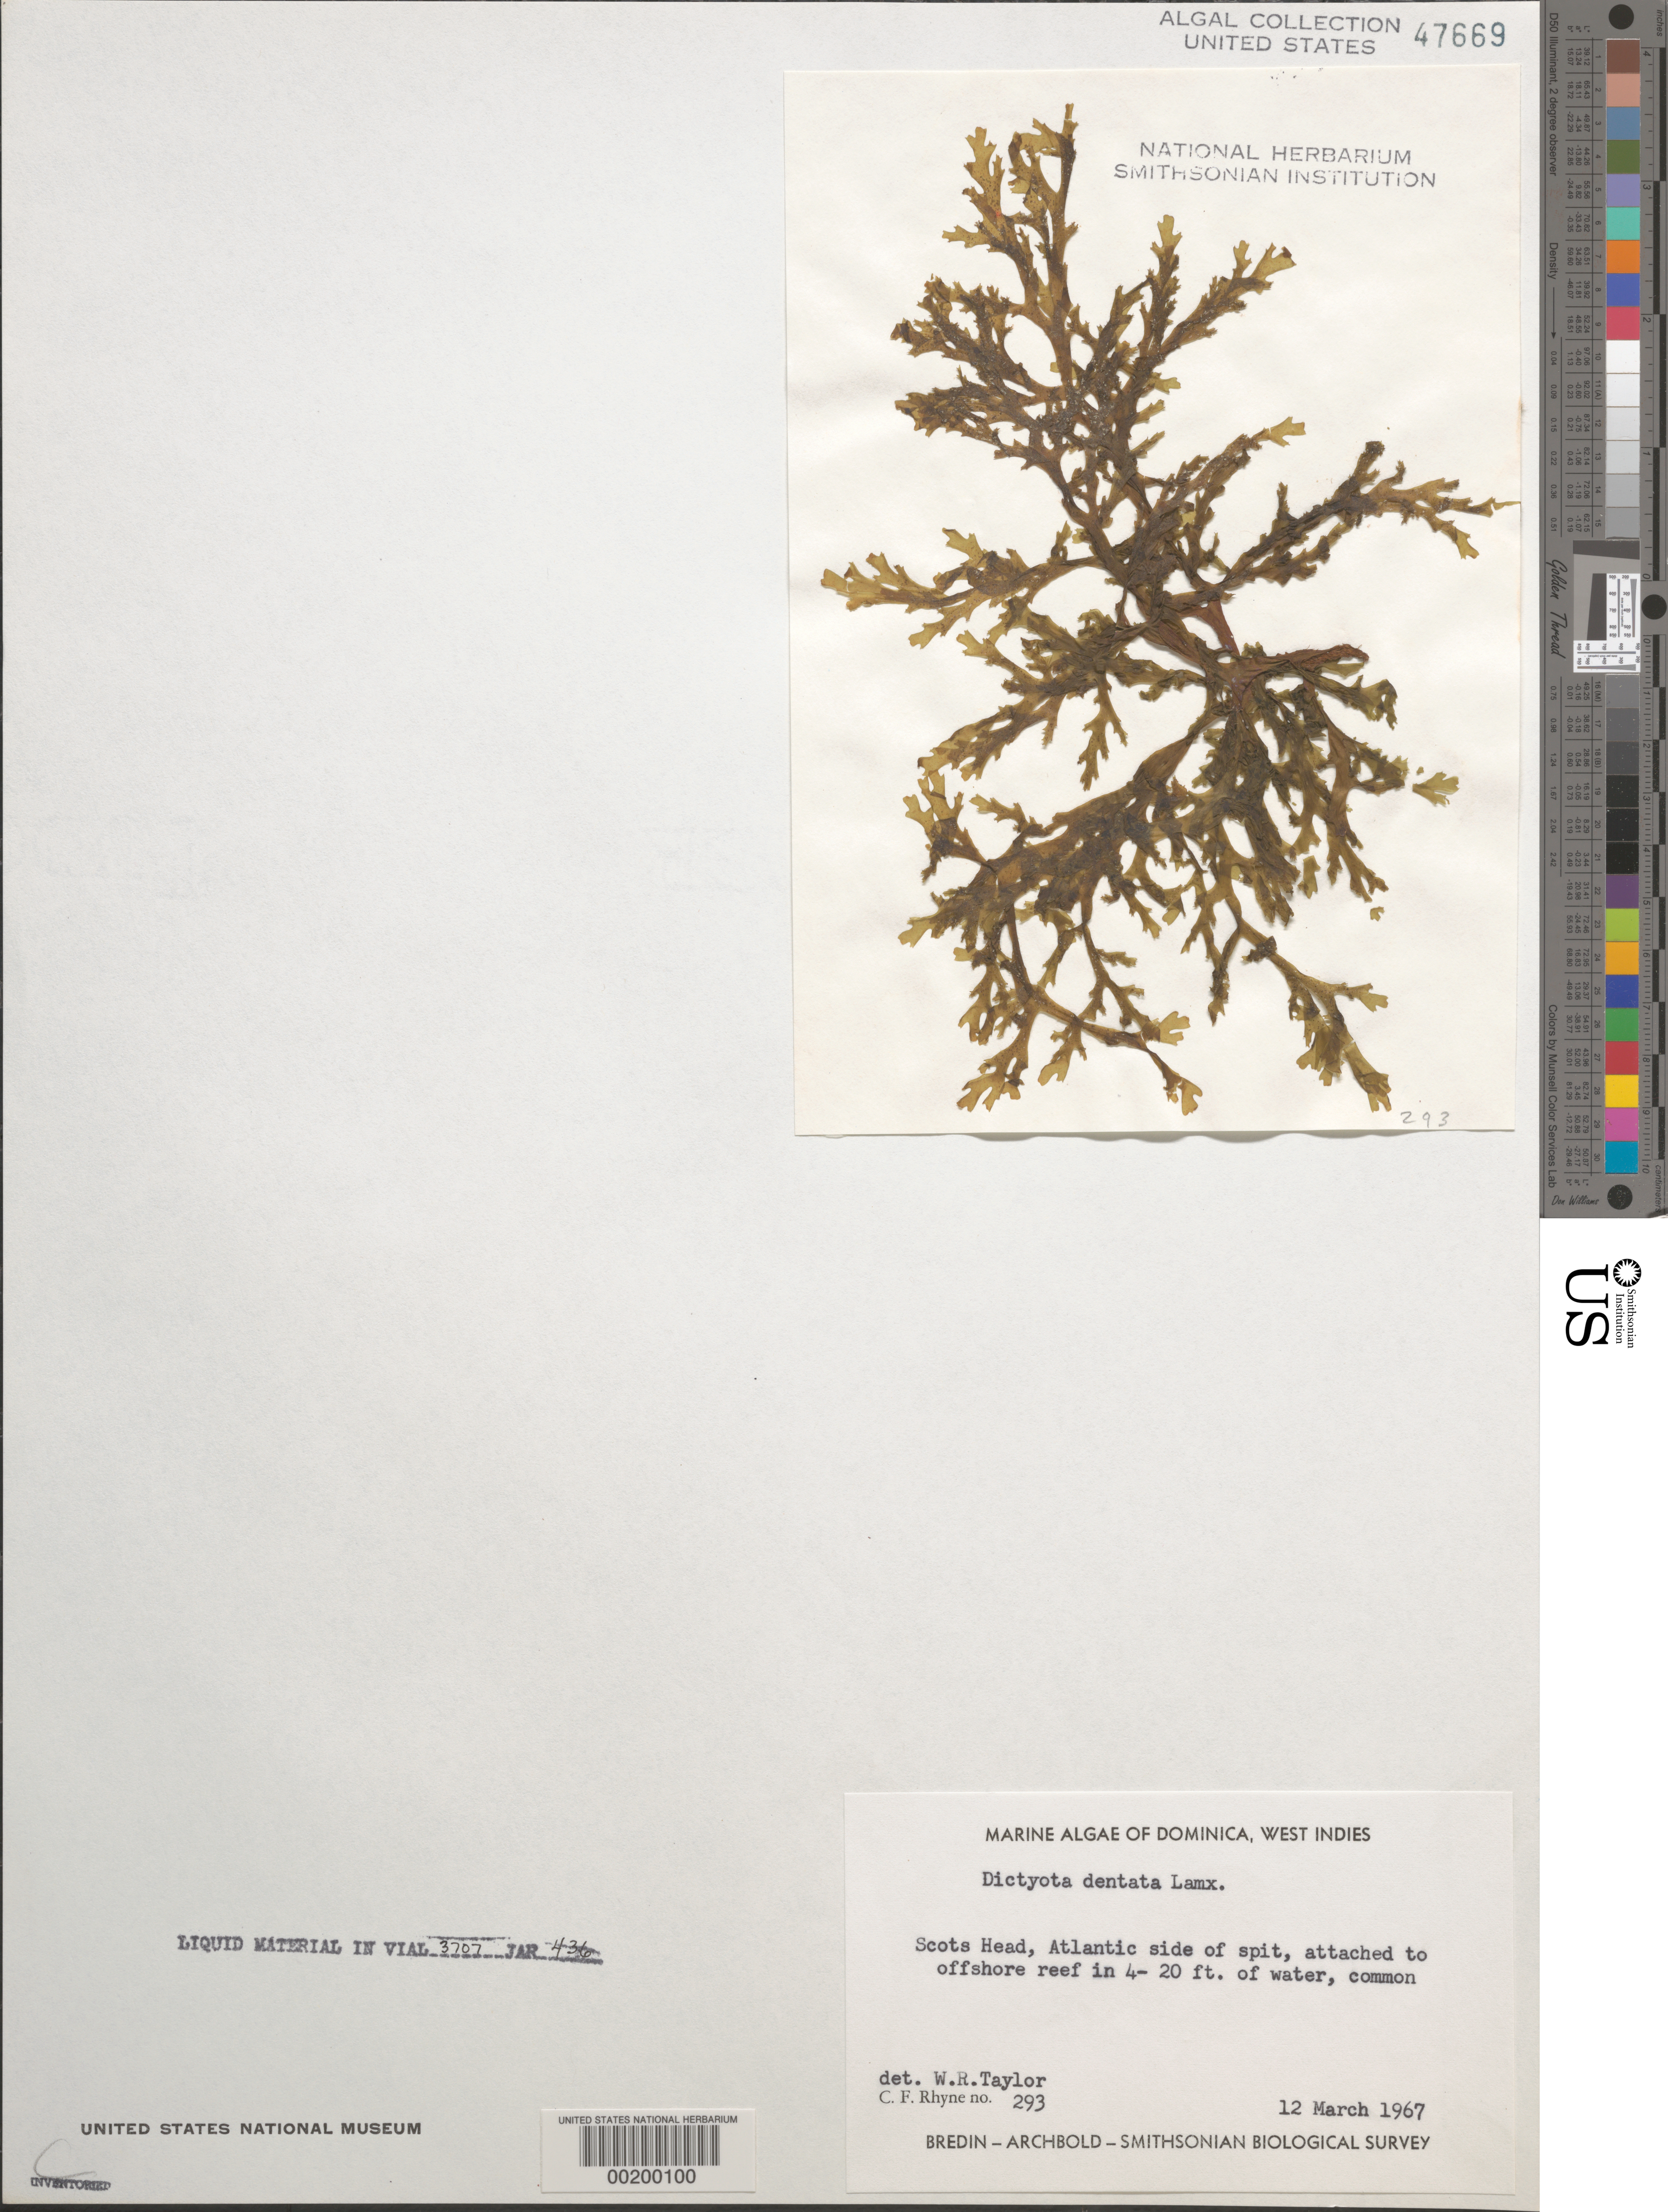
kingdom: Chromista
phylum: Ochrophyta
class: Phaeophyceae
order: Dictyotales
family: Dictyotaceae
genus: Dictyota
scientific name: Dictyota mertensii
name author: (C. Mart.) Kütz.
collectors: C. Rhyne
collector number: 293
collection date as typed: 12 Mar 1967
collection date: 1967-03-12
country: Dominica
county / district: St. Mark's Parish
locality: Scots Head, Atlantic Ocean side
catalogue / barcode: US 47669